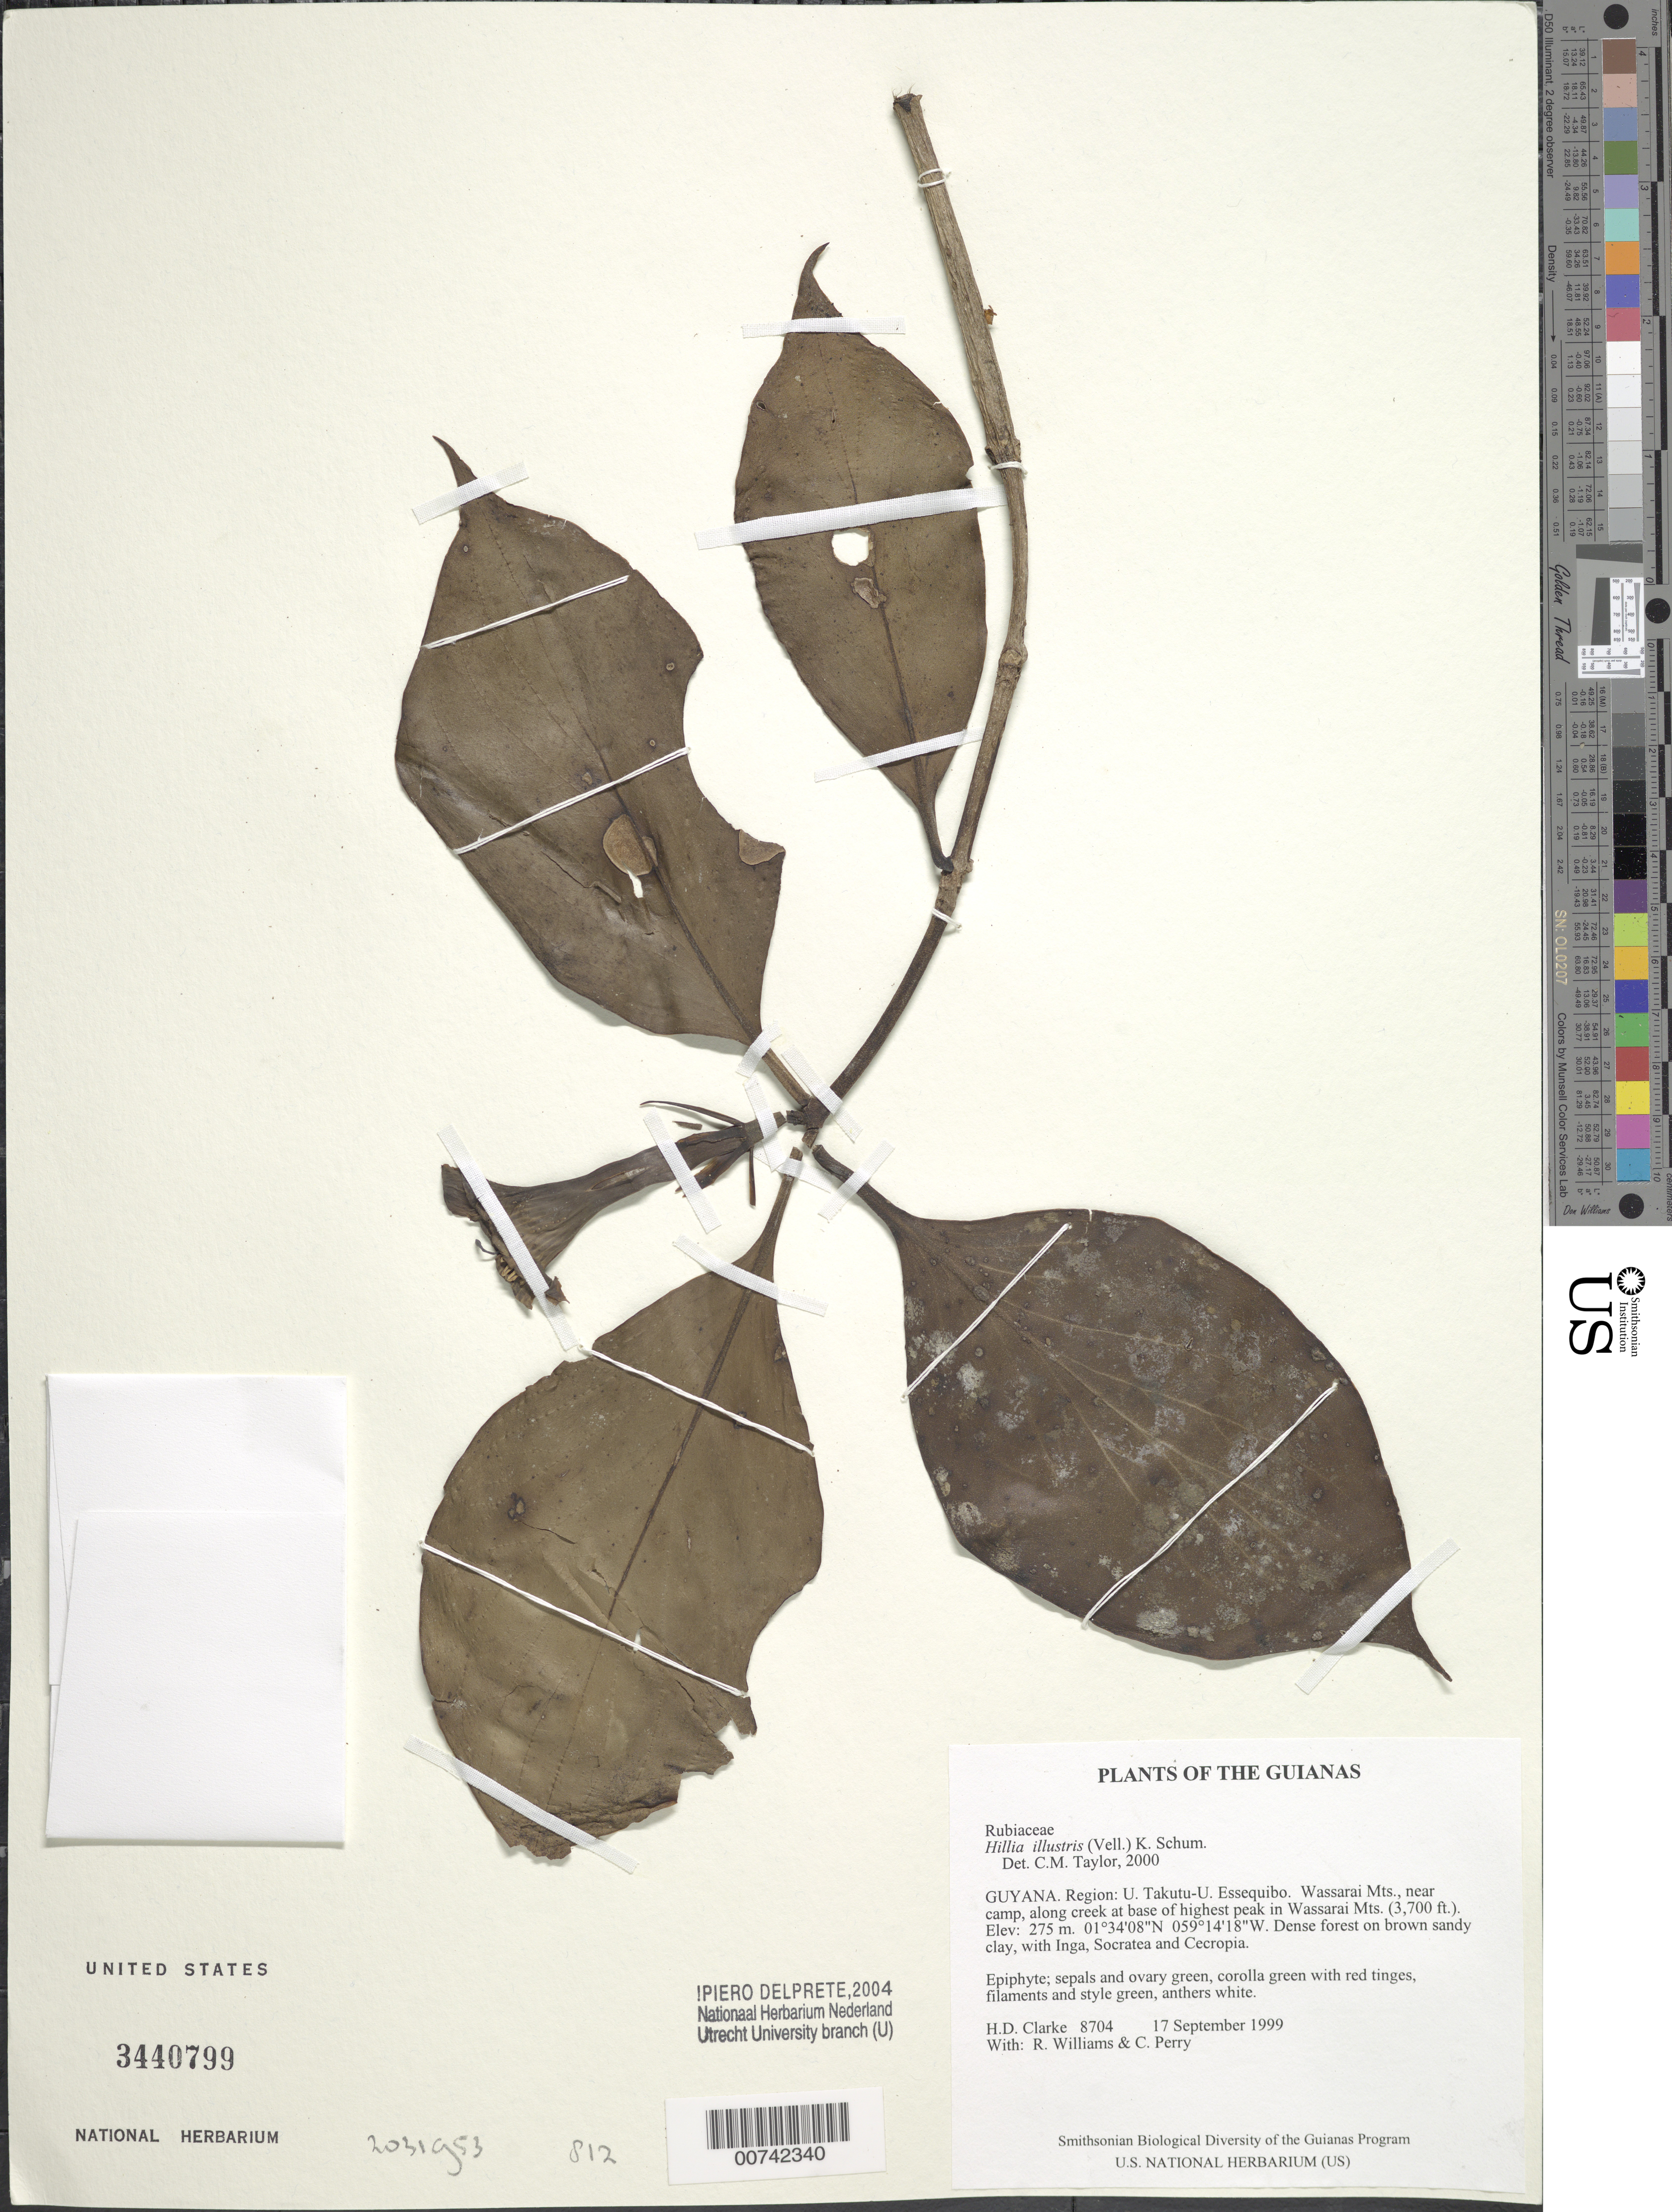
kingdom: Plantae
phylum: Tracheophyta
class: Magnoliopsida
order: Gentianales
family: Rubiaceae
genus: Hillia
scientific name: Hillia illustris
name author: (Vell.) K. Schum.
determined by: Taylor, Charlotte M.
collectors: H. D. Clarke, R. Williams & C. Perry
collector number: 8704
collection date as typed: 17 September 1999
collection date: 1999-09-17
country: Guyana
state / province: U. Takutu-U. Essequibo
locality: Wassarai Mts., near camp, along creek at base of highest peak in Wassarai Mts. (3,700 ft.)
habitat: Dense forest on brown sandy clay, with Inga, Socratea and Cecropia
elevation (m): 275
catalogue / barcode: US 3440799